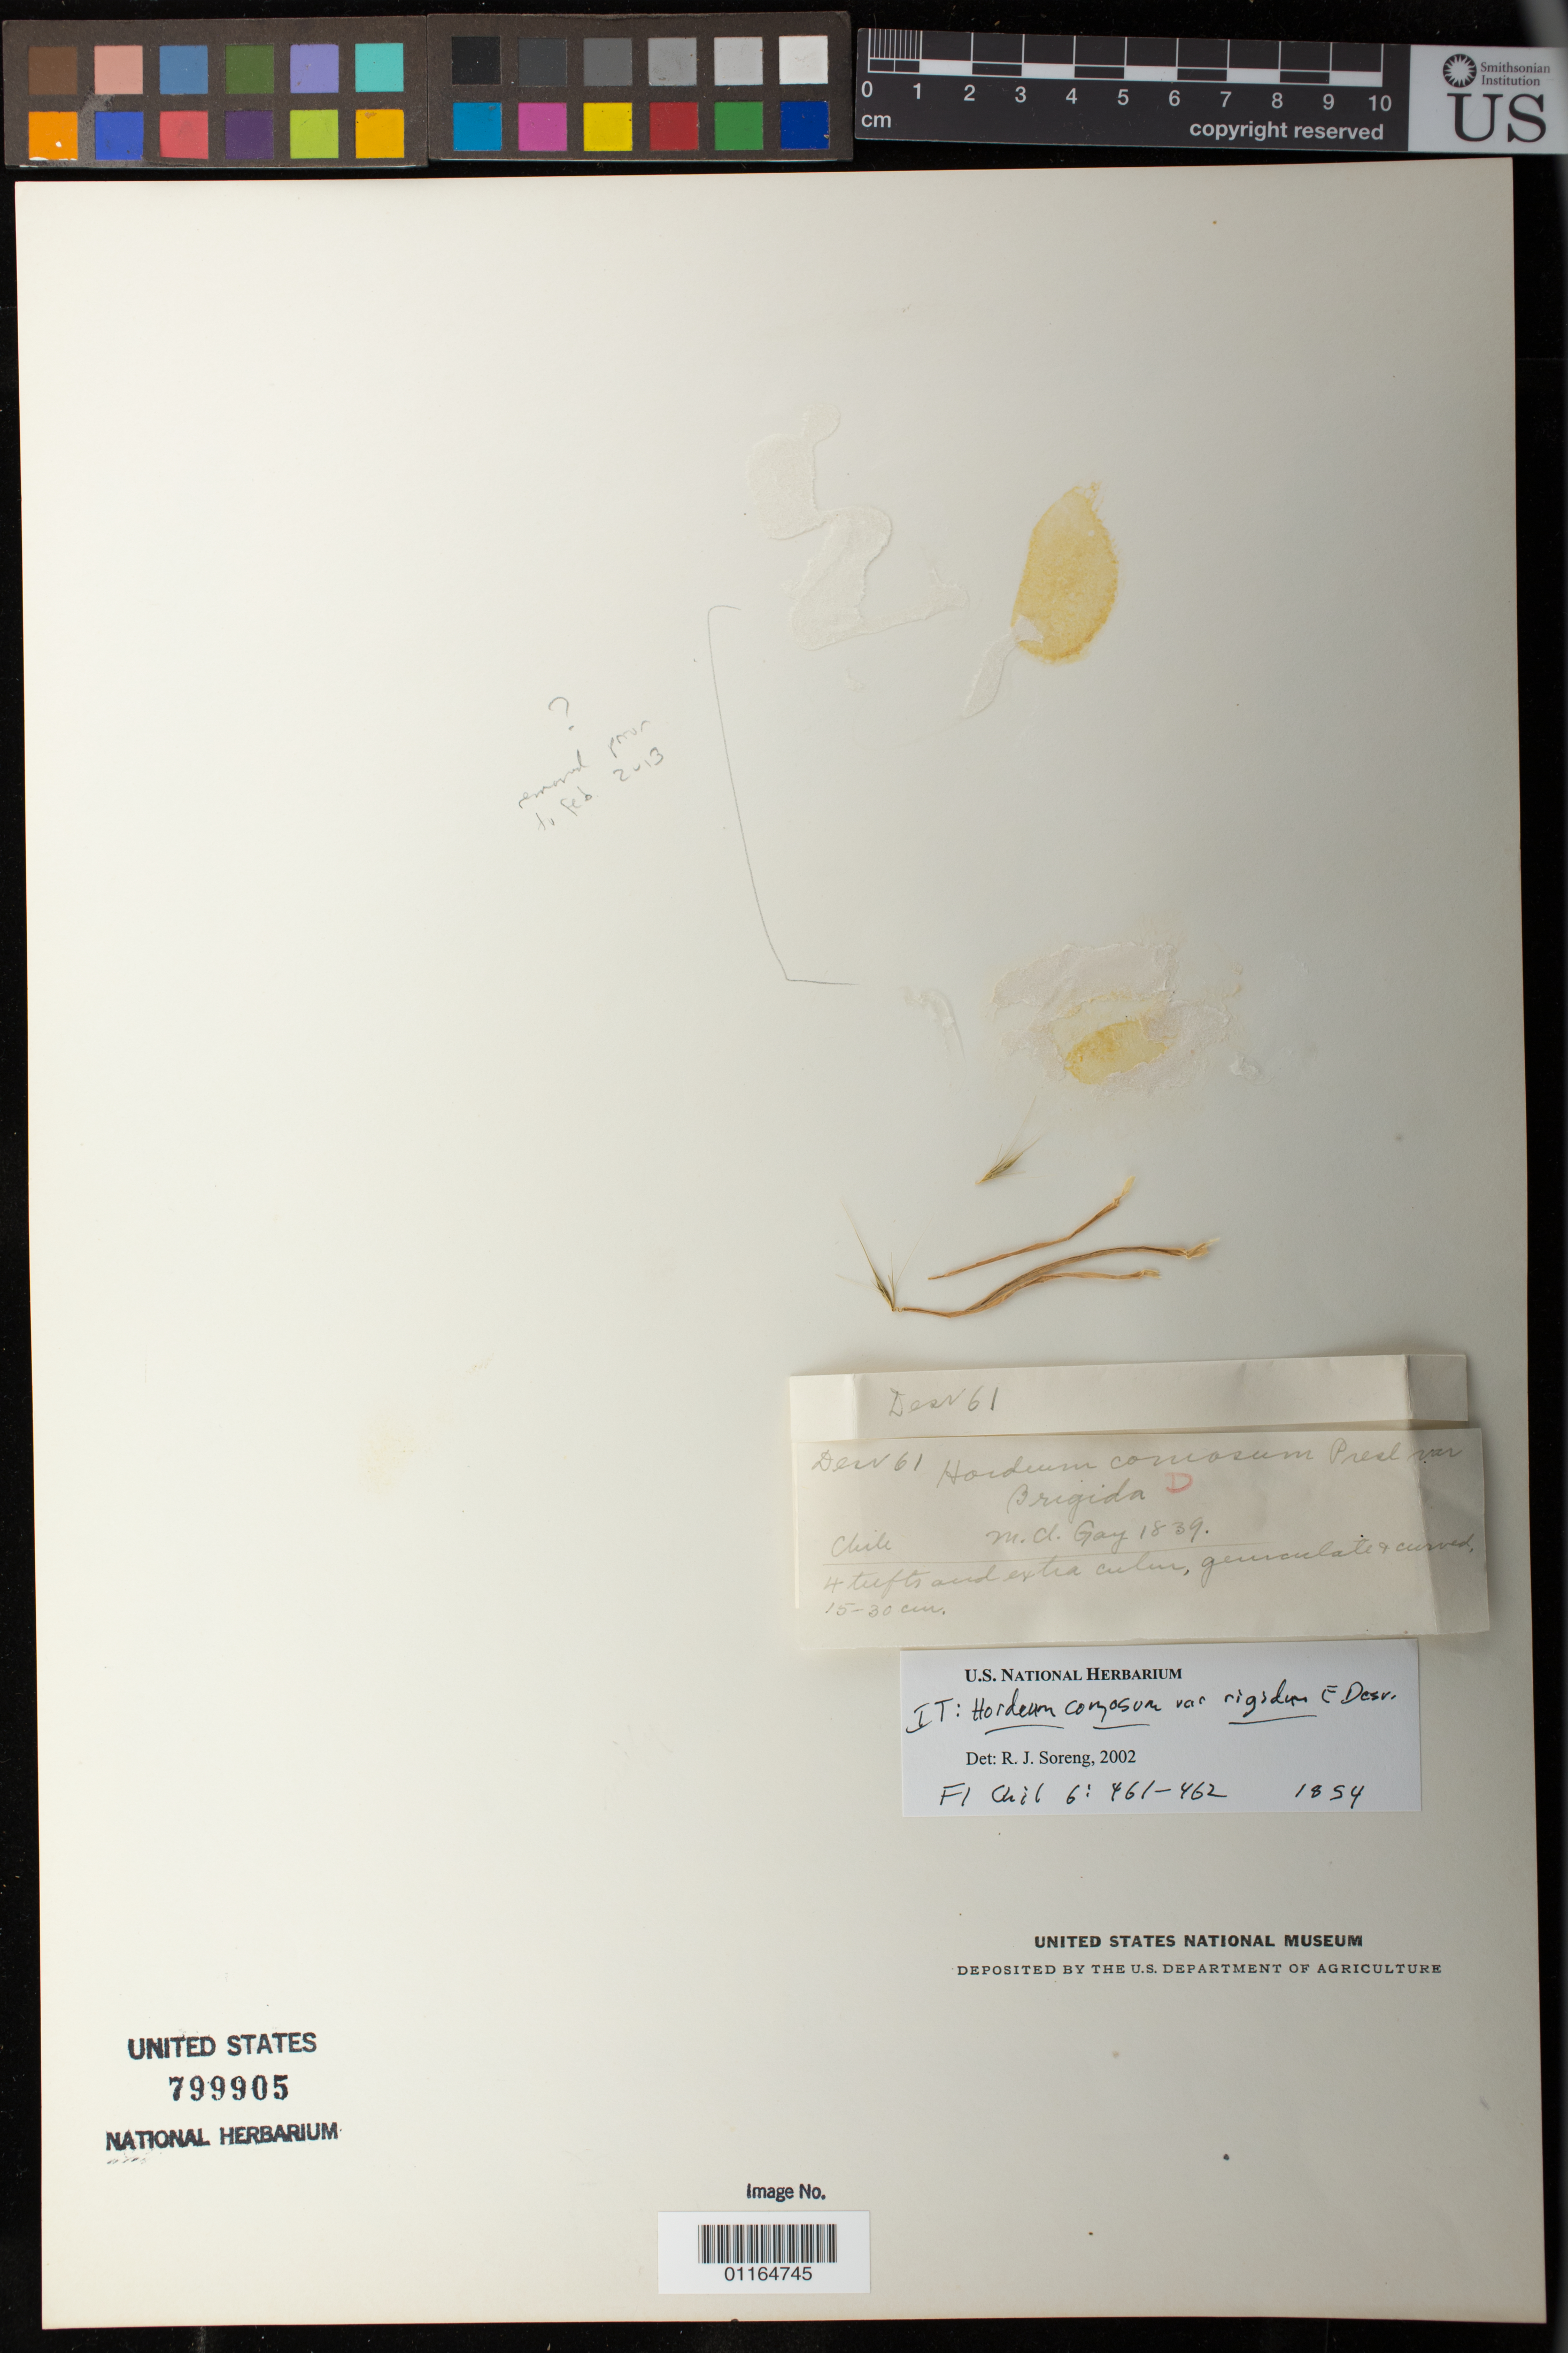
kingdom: Plantae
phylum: Tracheophyta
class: Liliopsida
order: Poales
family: Poaceae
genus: Hordeum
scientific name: Hordeum comosum var. rigidum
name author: É. Desv.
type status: Type Collection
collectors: C. Gay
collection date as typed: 1839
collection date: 1839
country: Chile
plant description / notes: Fragmentary material of type specimen ex herb. unknown (herb. Desv.?). 2 unknown elements have apparently been removed from this sheet at some point (noted missing, Feb. 2018)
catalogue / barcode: US 799905